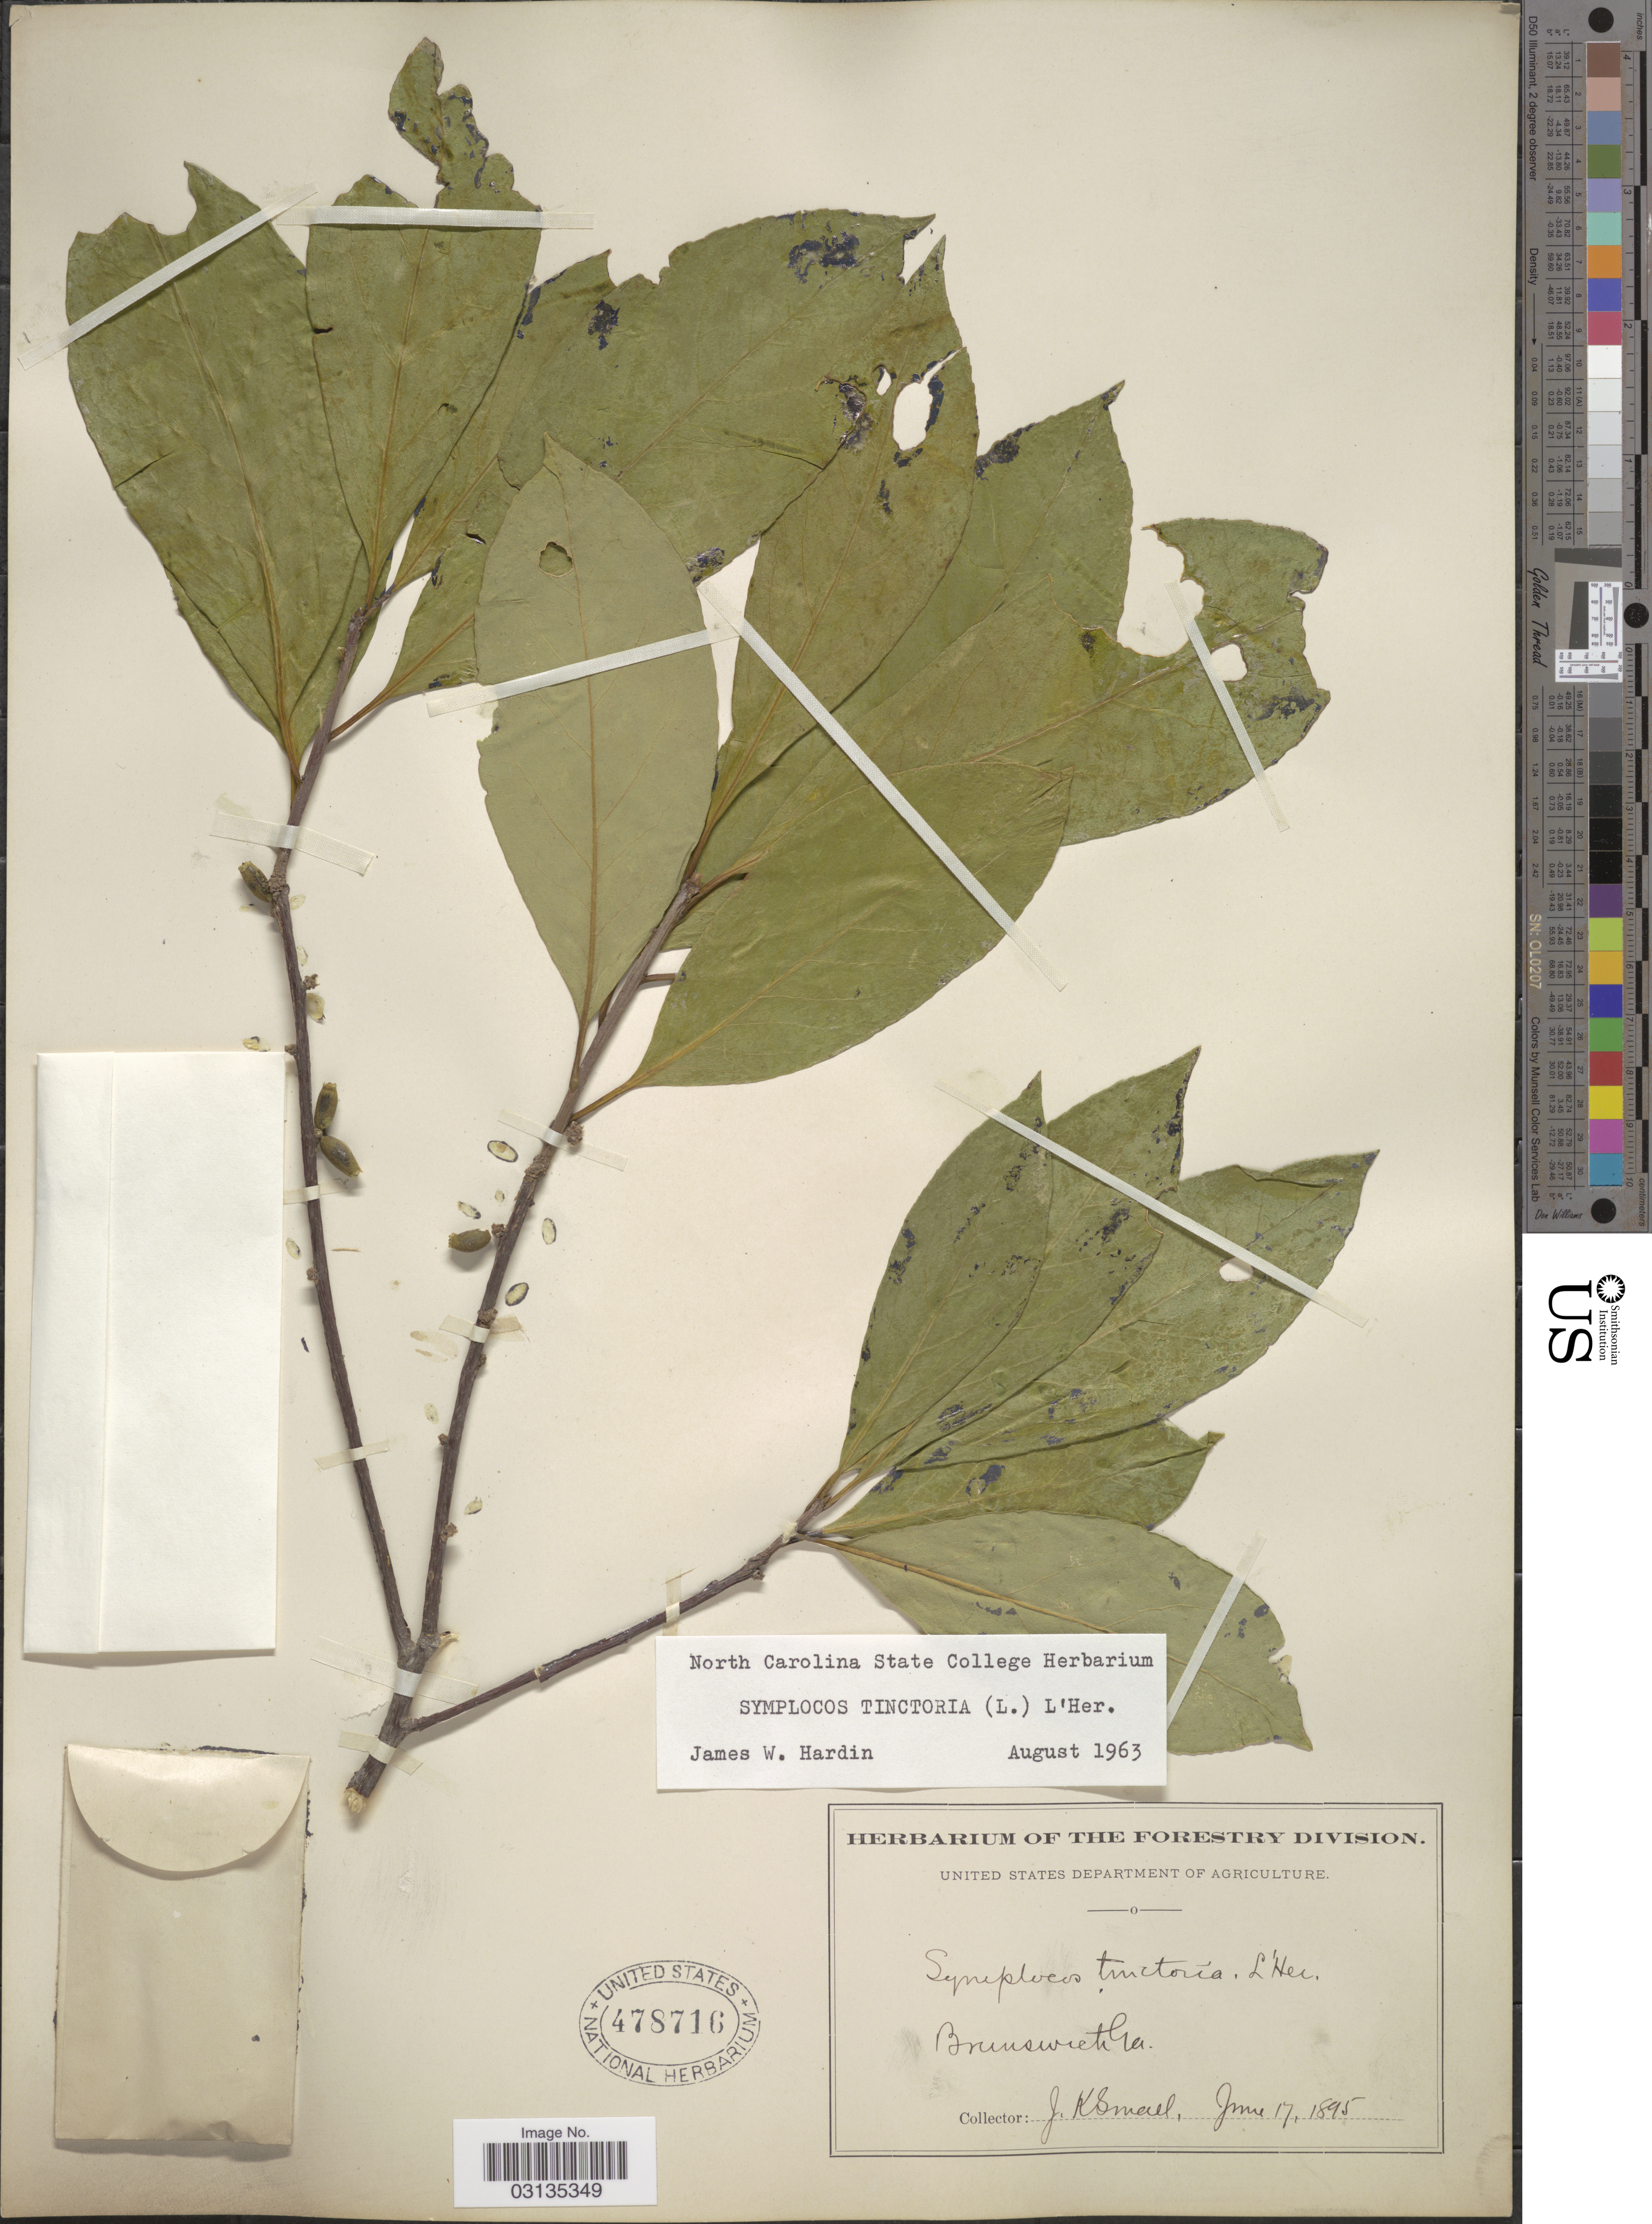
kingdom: Plantae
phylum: Tracheophyta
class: Magnoliopsida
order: Ericales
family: Symplocaceae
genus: Symplocos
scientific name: Symplocos tinctoria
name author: (L.) L'Hér.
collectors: J. K. Small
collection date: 1895-06-17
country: United States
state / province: Georgia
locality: Brunswick.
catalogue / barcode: US 478716